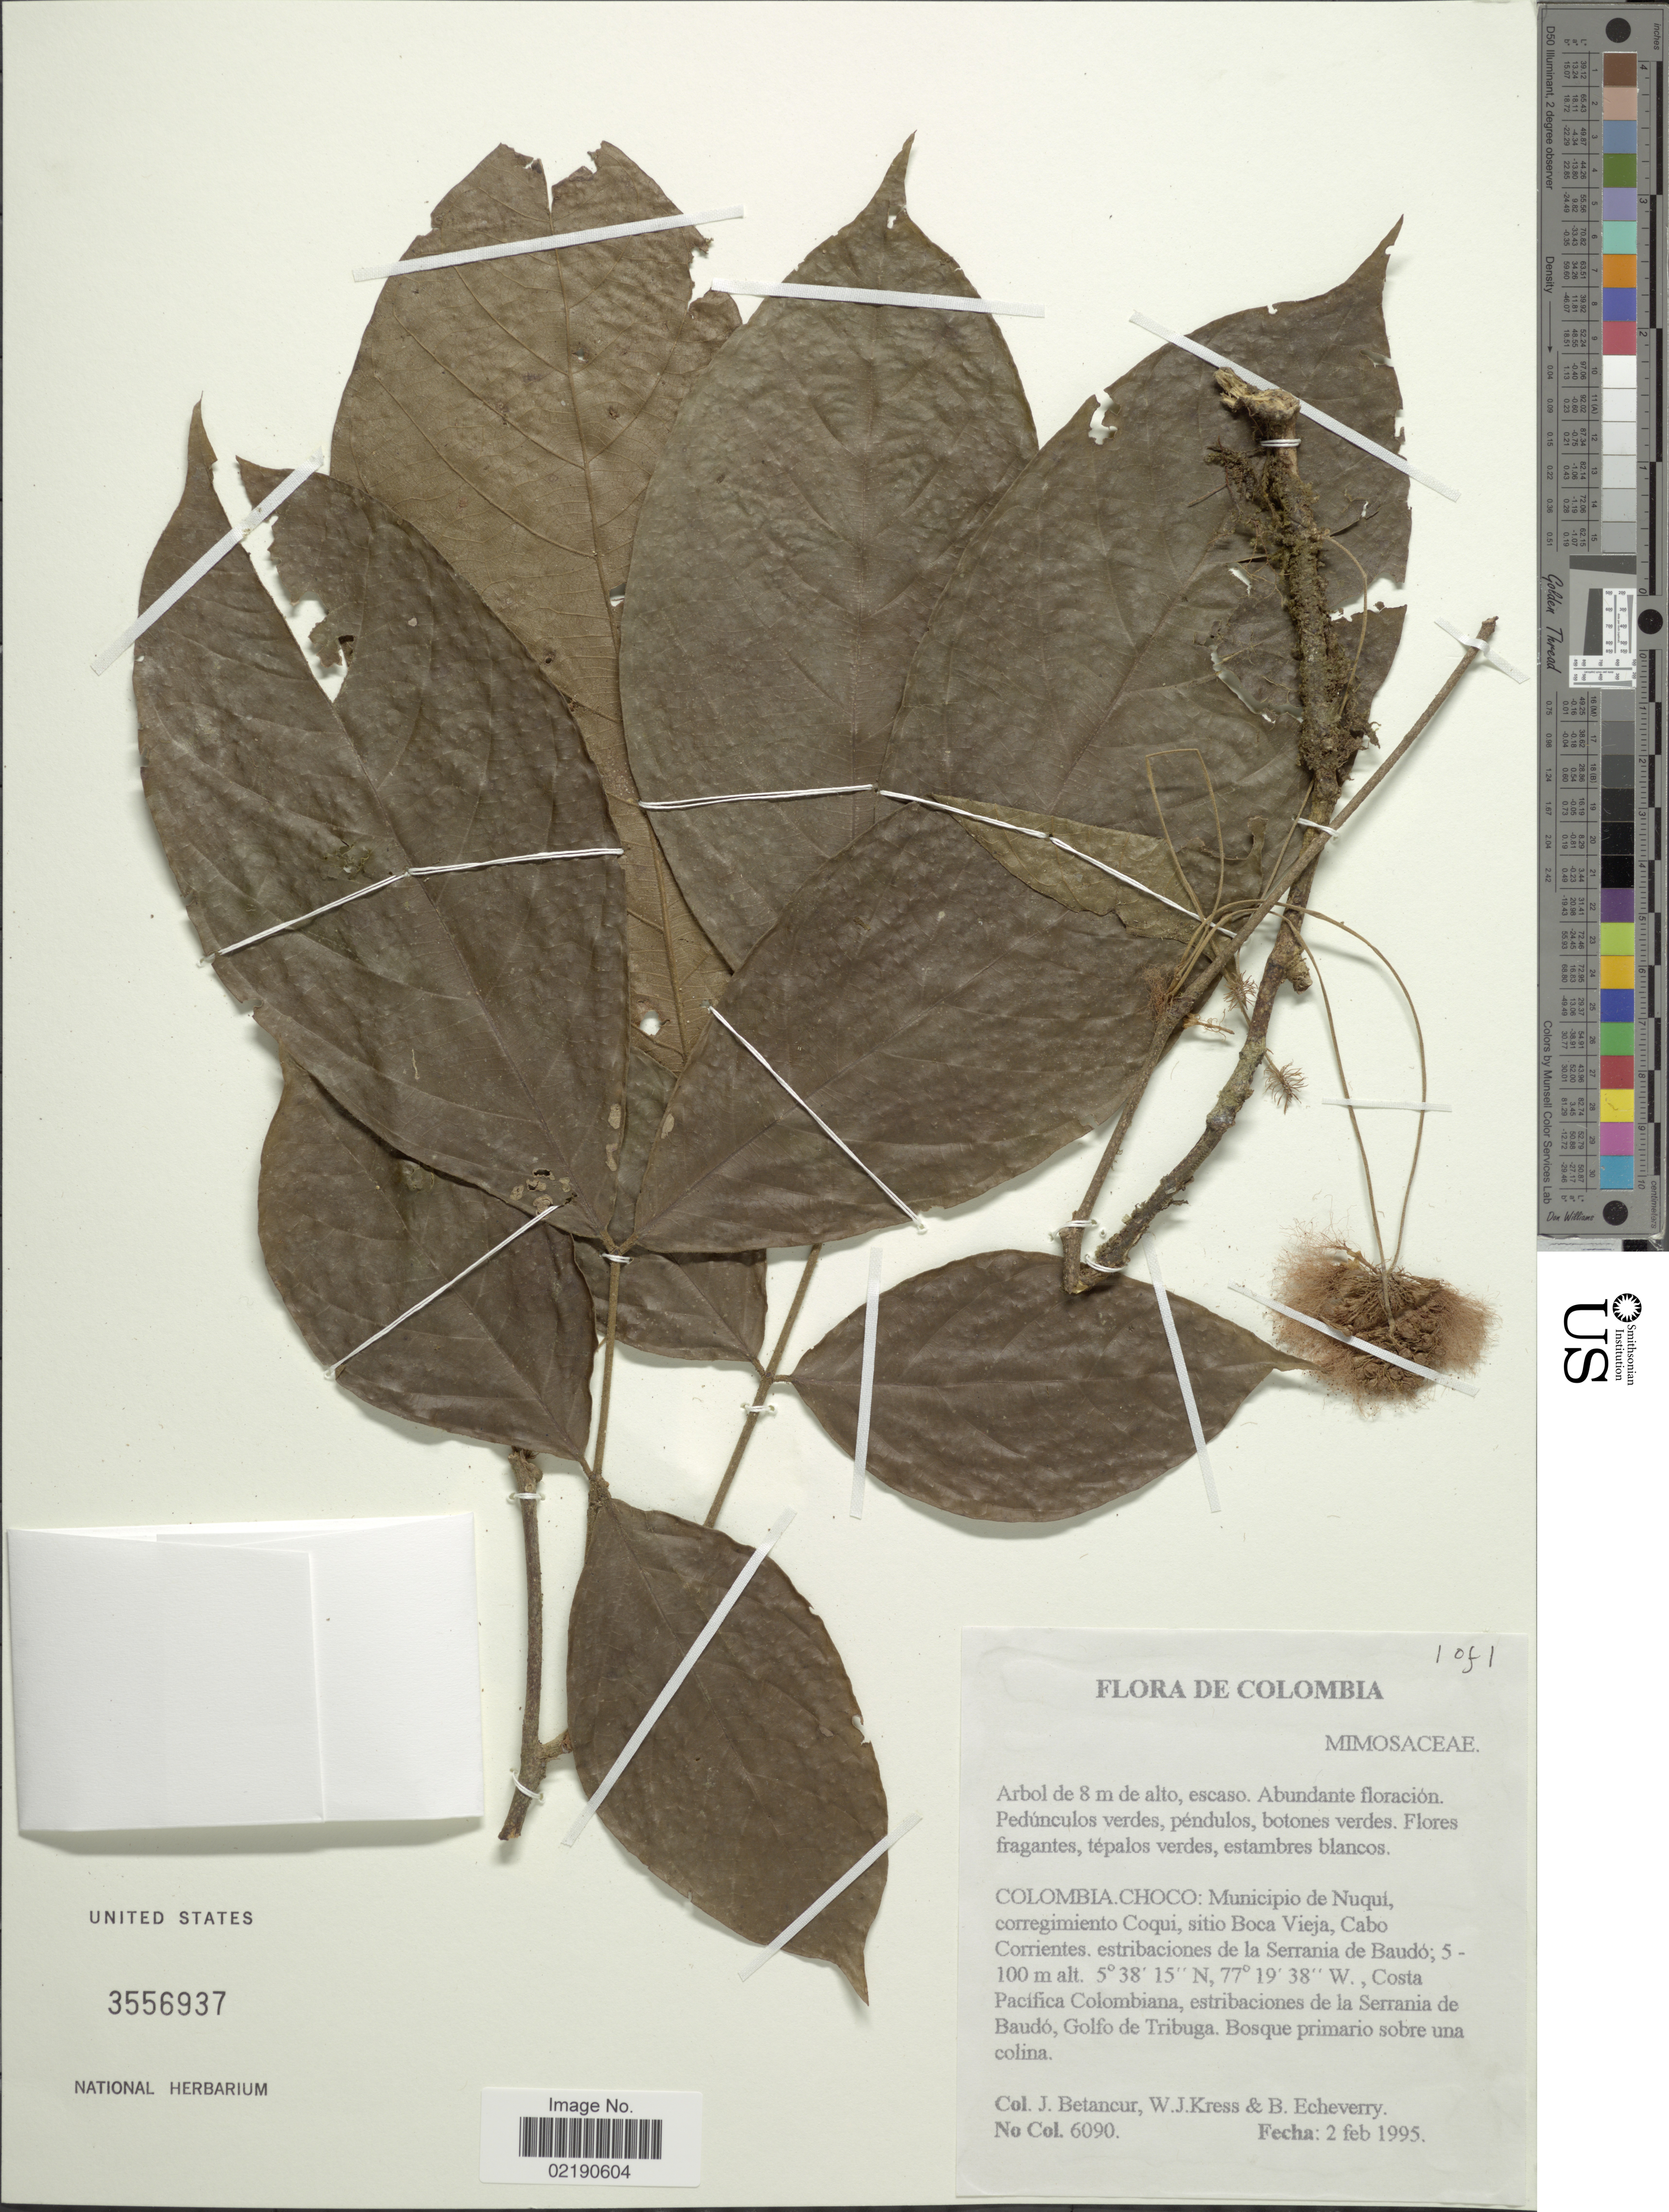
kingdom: Plantae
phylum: Tracheophyta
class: Magnoliopsida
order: Fabales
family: Fabaceae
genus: Inga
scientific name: Inga sp.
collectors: J. Betancur, W. J. Kress & B. Echeverry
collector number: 6090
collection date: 1995-02-02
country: Colombia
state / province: Chocó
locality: Municipio de Nuqui, Corregimiento Coqui, sitio Boca Vieja, Cabo Corrientes, estribaciones de la Serrania de Baudo, Costa Pacifica Colombiana, estribaciones de la Serrania de Baudo, Golfo de Tribuga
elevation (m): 5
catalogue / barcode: US 3556937